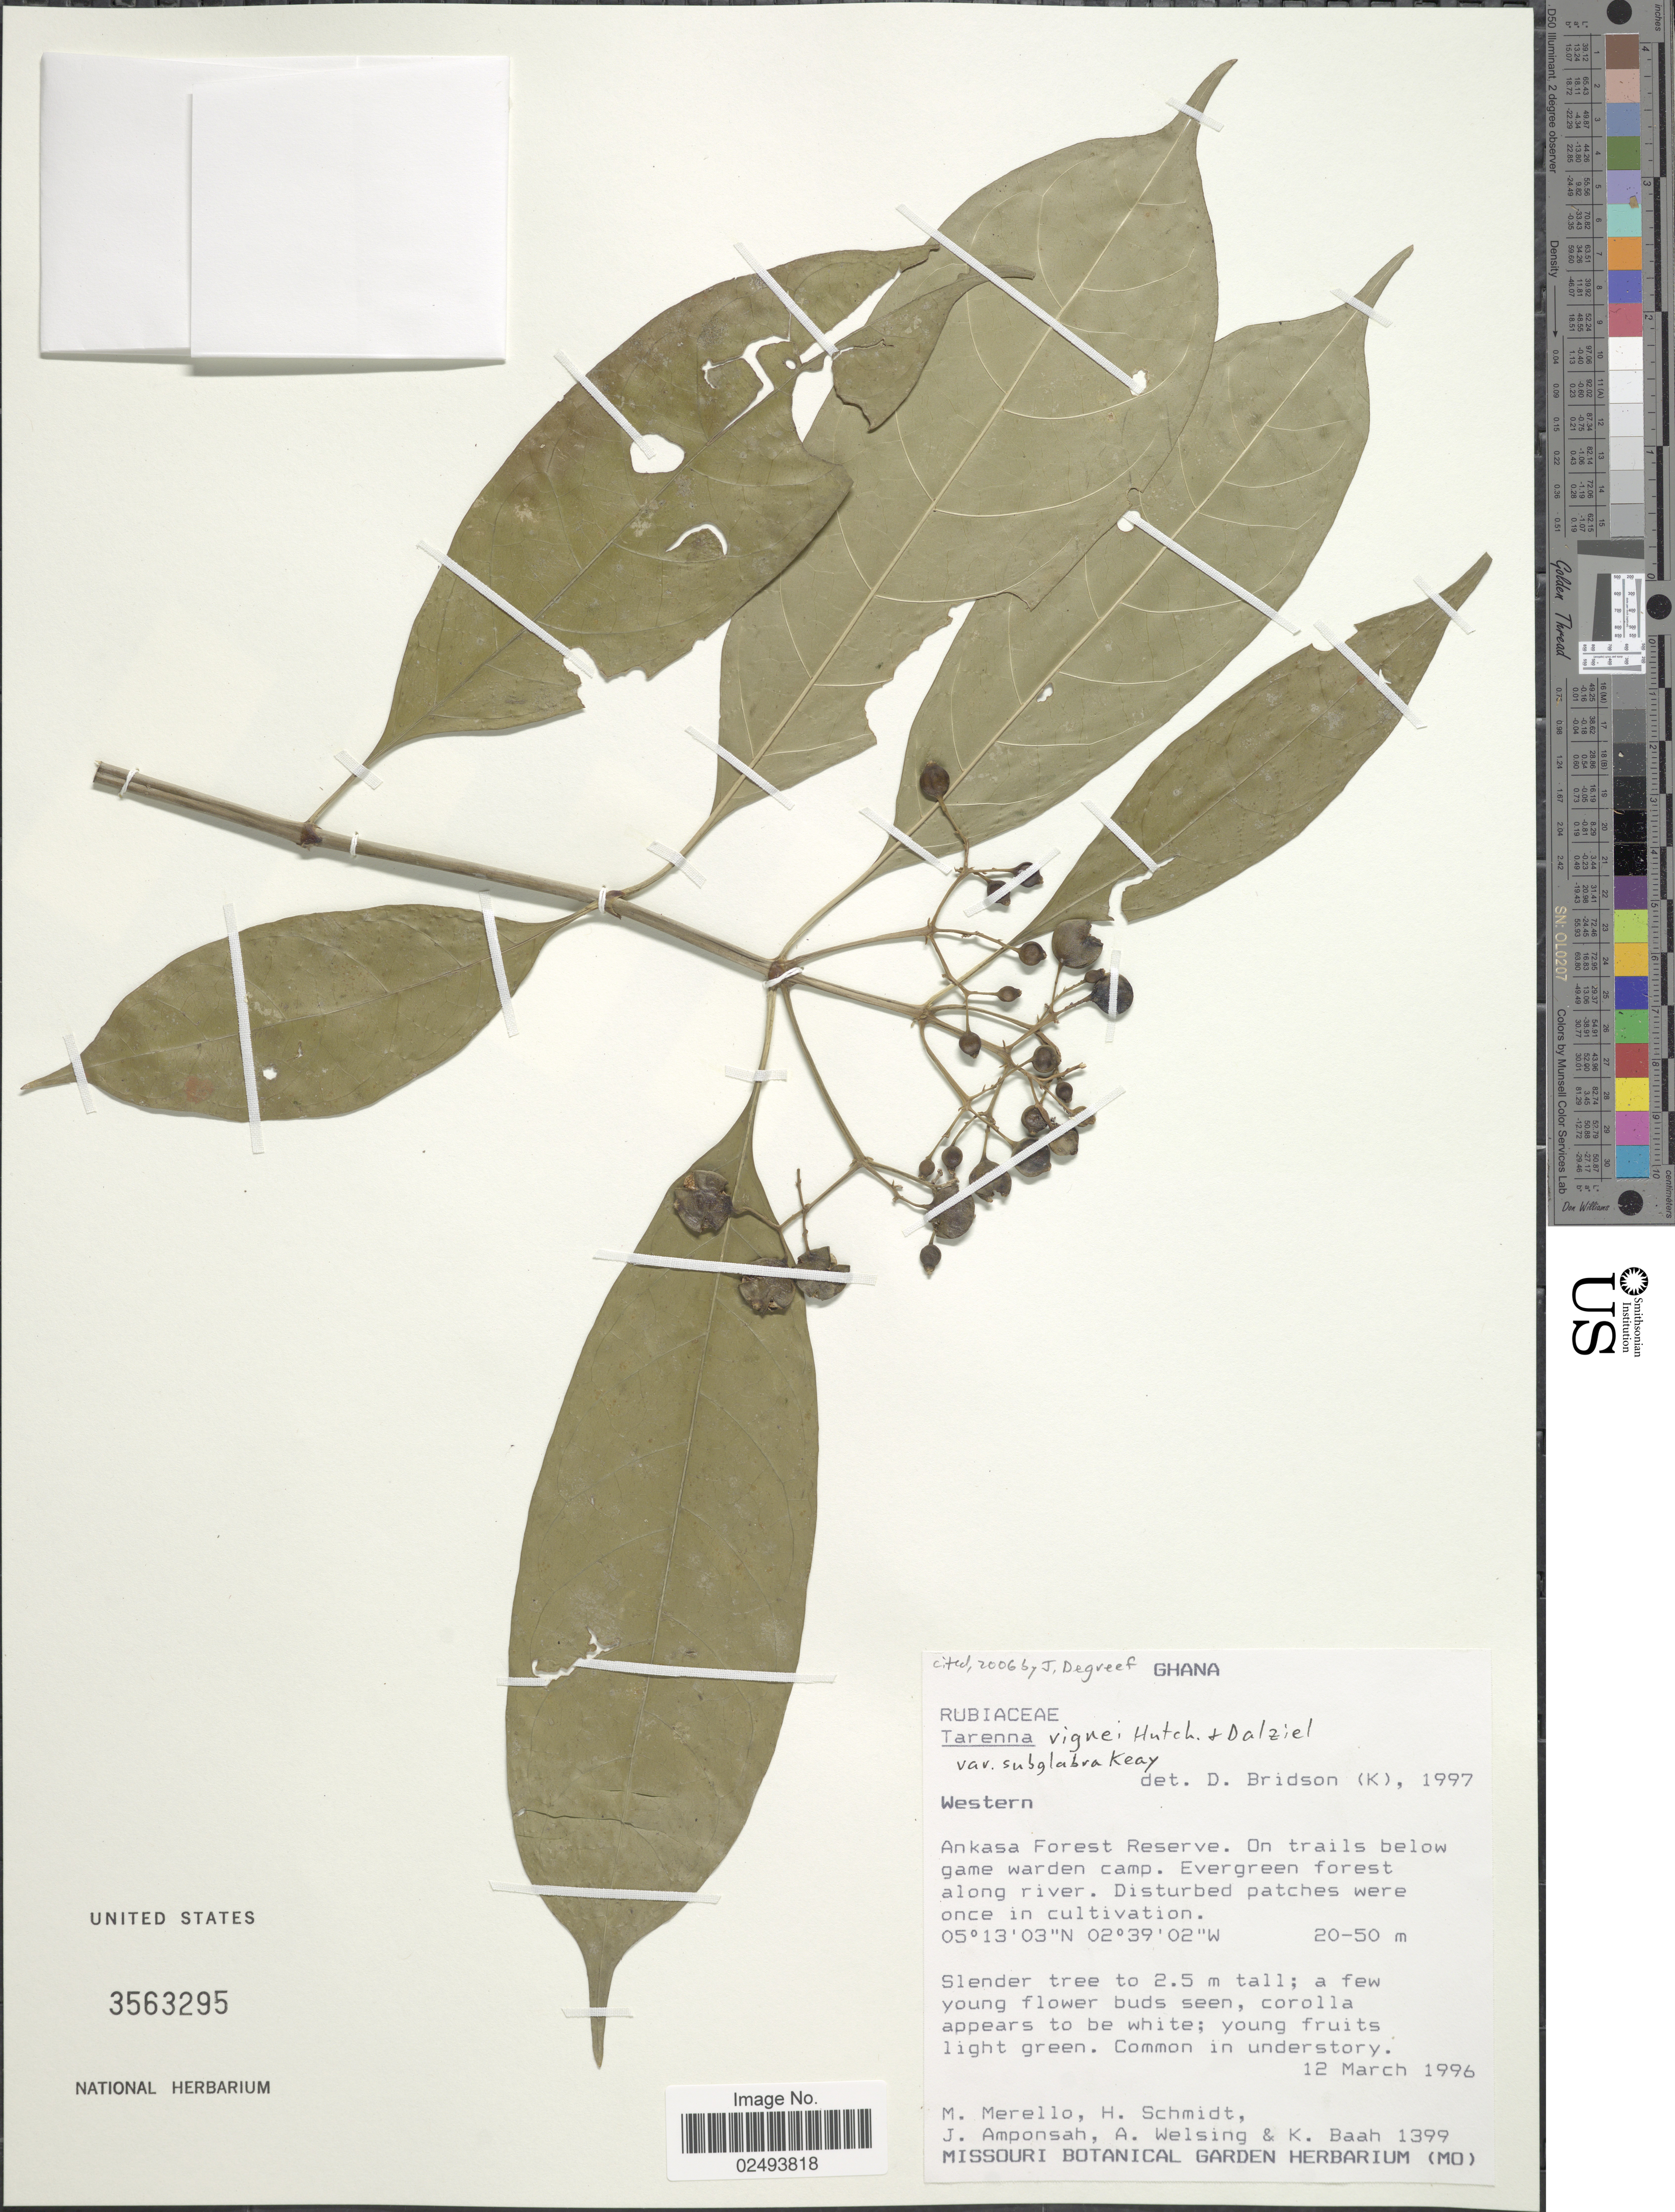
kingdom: Plantae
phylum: Tracheophyta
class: Magnoliopsida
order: Gentianales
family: Rubiaceae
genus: Tarenna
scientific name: Tarenna vignei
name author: Hutch. & Dalziel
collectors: M. Merello, H. Schmidt, J. Amponsah, A. Welsing & K. Baah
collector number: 1399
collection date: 1996-03-12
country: Ghana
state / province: Western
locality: Ankasa Forest Reserve. On trails below game warden camp.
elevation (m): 20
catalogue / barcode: US 3563295